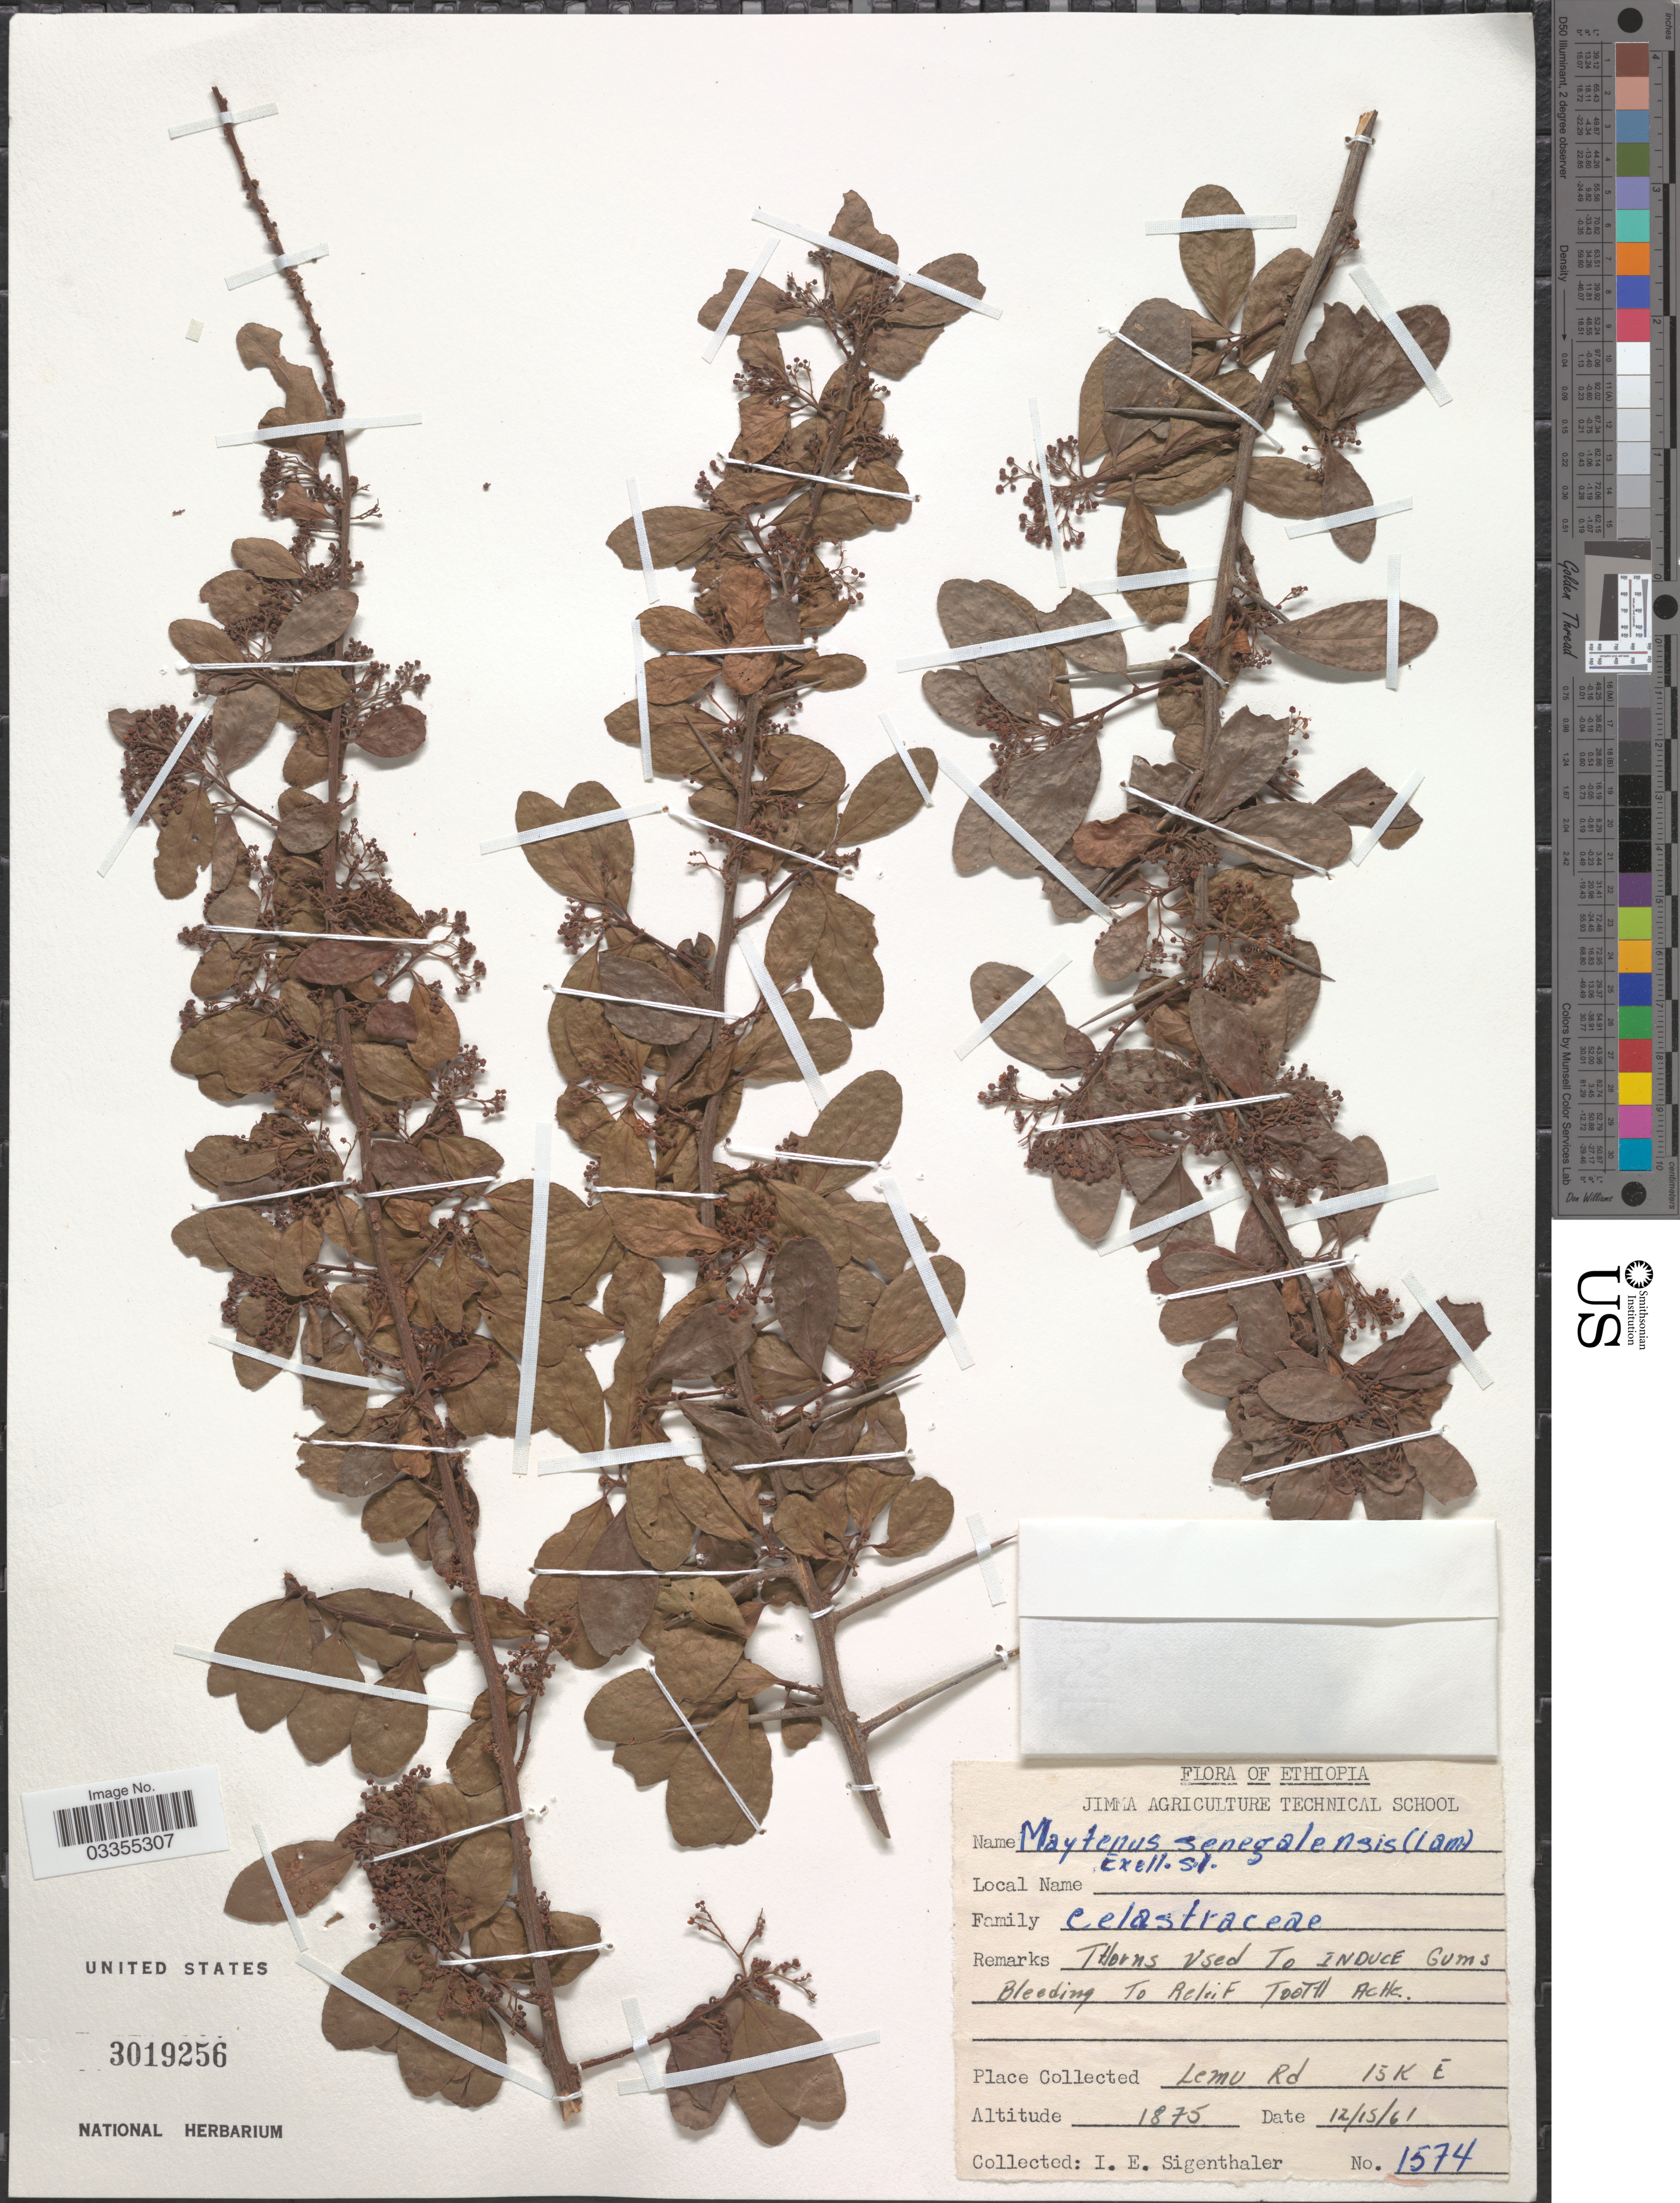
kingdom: Plantae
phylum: Tracheophyta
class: Magnoliopsida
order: Celastrales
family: Celastraceae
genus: Gymnosporia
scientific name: Gymnosporia senegalensis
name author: (Lam.) Loes.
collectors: I. Sigenthaler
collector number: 1574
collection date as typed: Transcribed d/m/y: 15/12/61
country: Ethiopia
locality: Lemu Rd, 15 K E.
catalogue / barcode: US 3019256